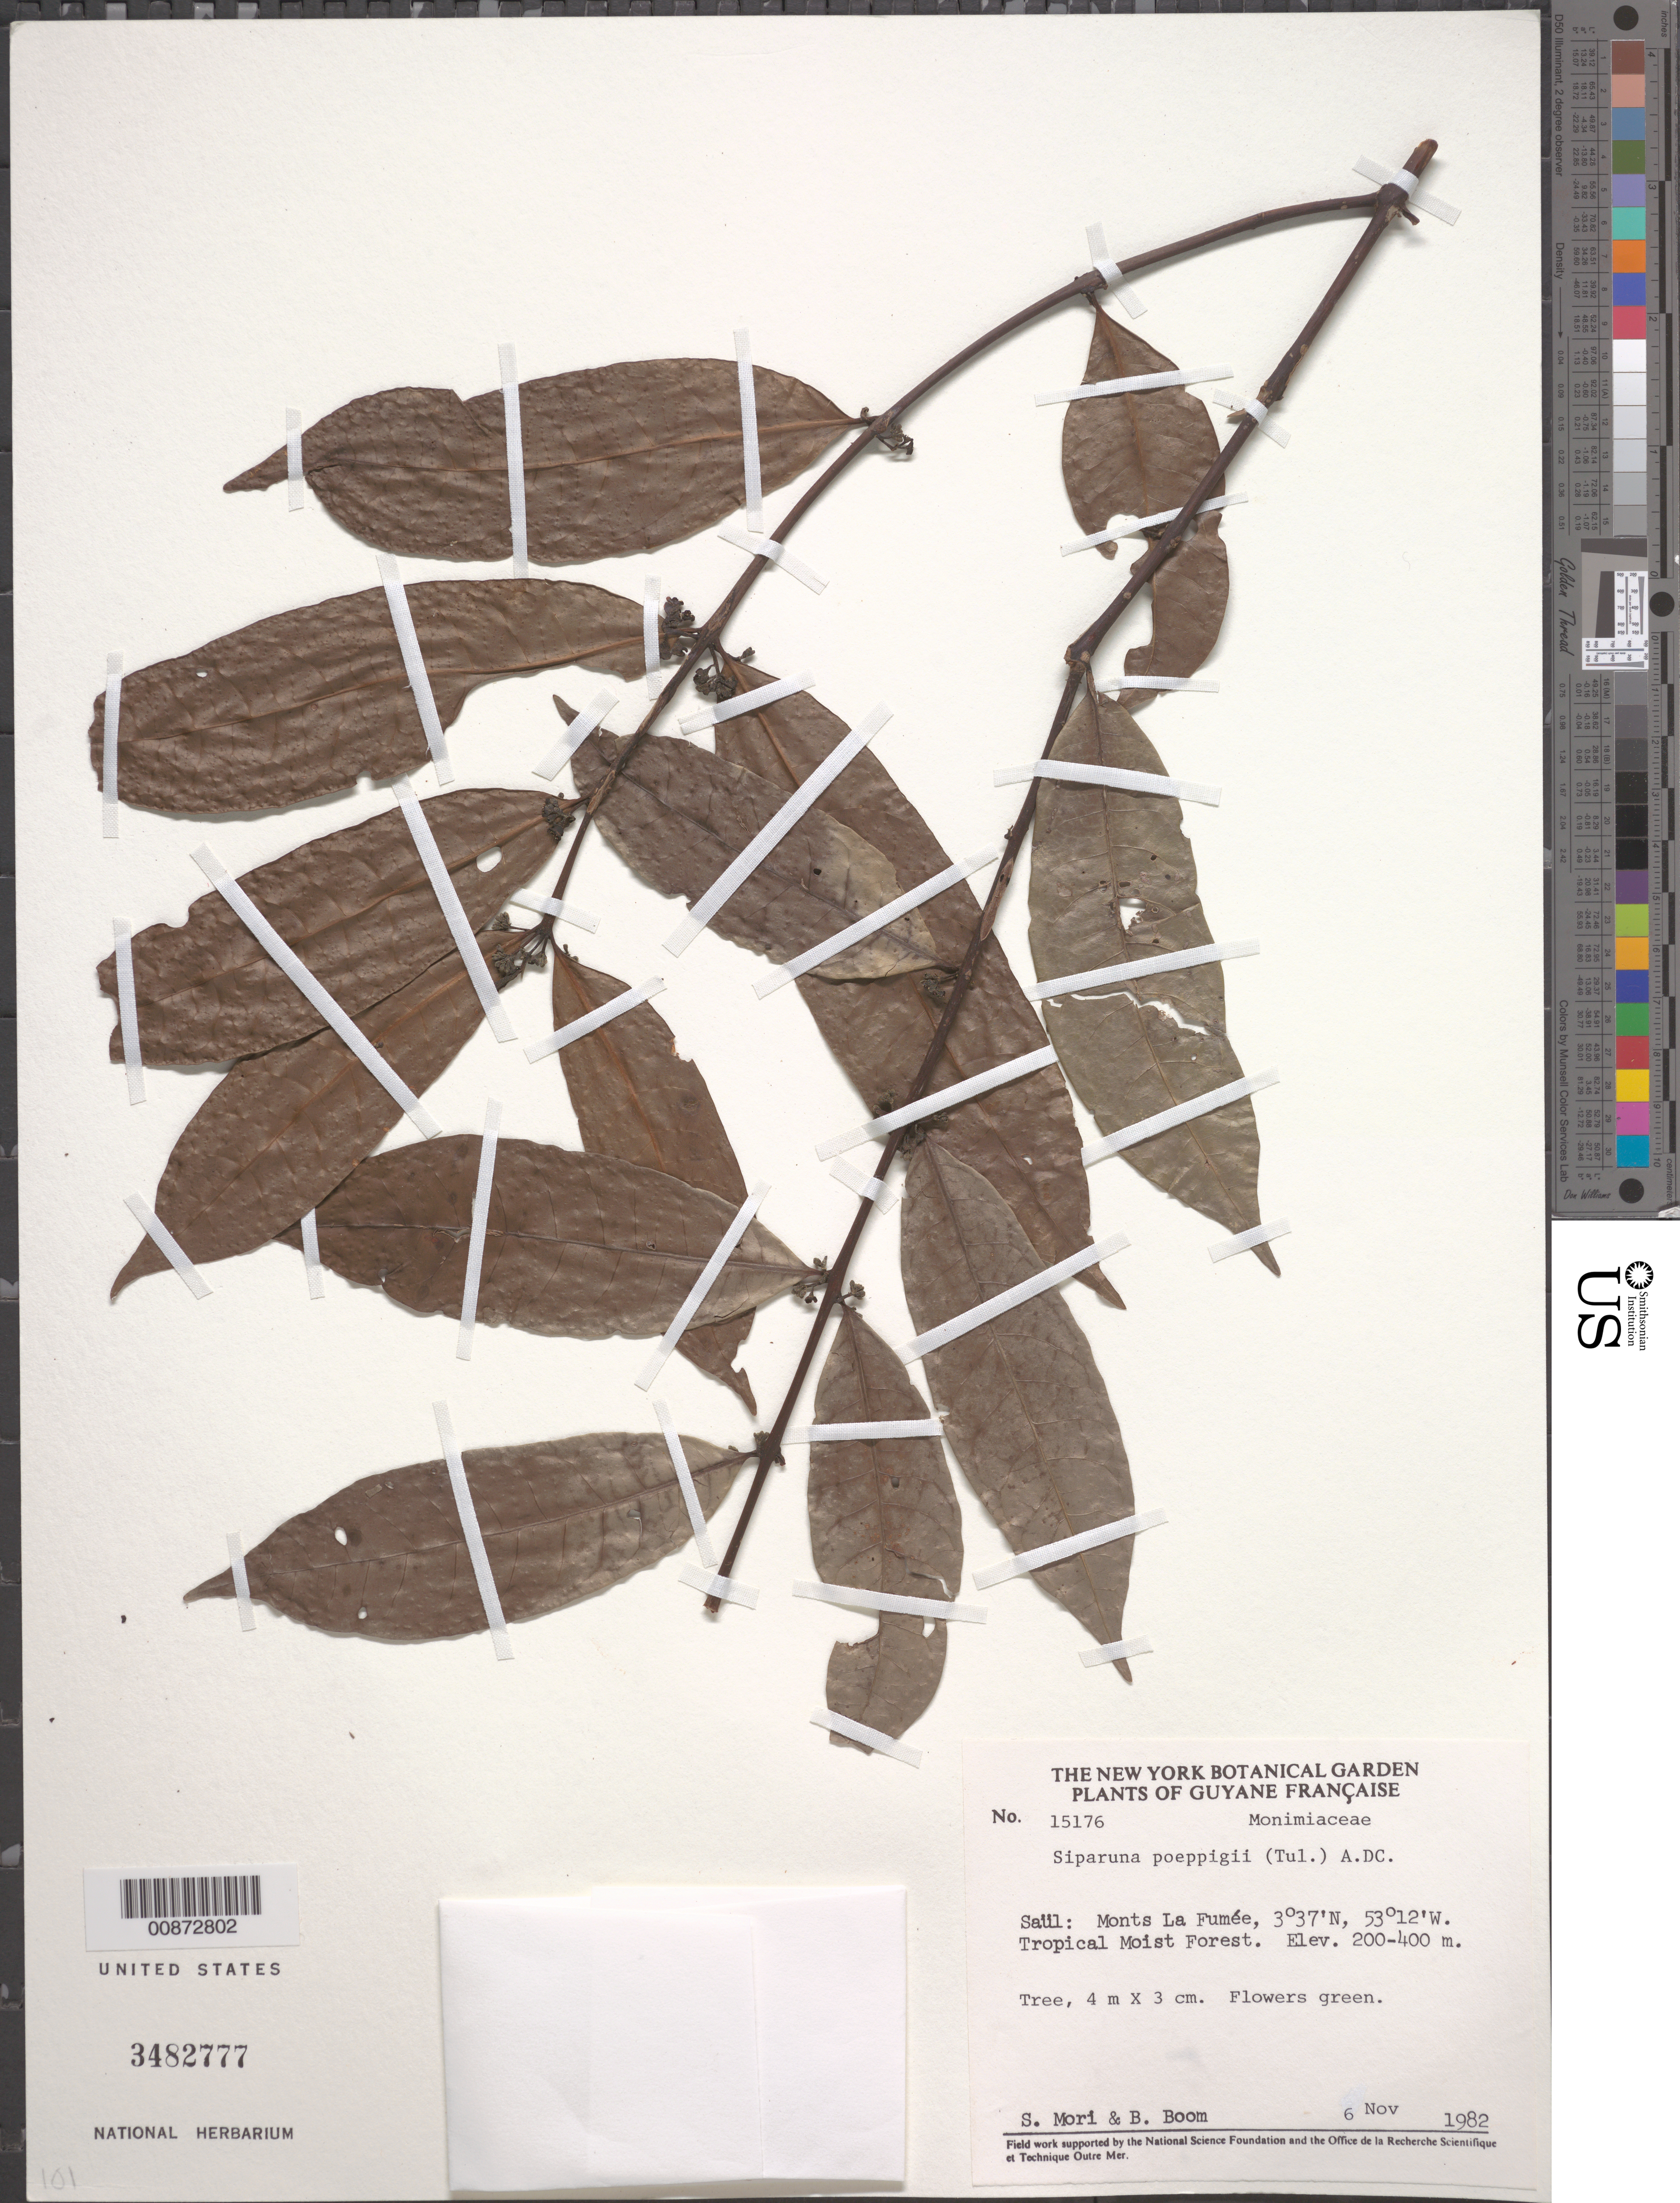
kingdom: Plantae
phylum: Tracheophyta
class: Magnoliopsida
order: Laurales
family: Siparunaceae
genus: Siparuna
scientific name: Siparuna poeppigii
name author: (Tul.) A. DC.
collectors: S. Mori & B. M. Boom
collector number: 15176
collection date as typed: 6-Nov-82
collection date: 1982-11-06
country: French Guiana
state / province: Saint-Laurent-du-Maroni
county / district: Saül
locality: Saül, Monts La Fumée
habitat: Tropical moist forest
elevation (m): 200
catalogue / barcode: US 3482777